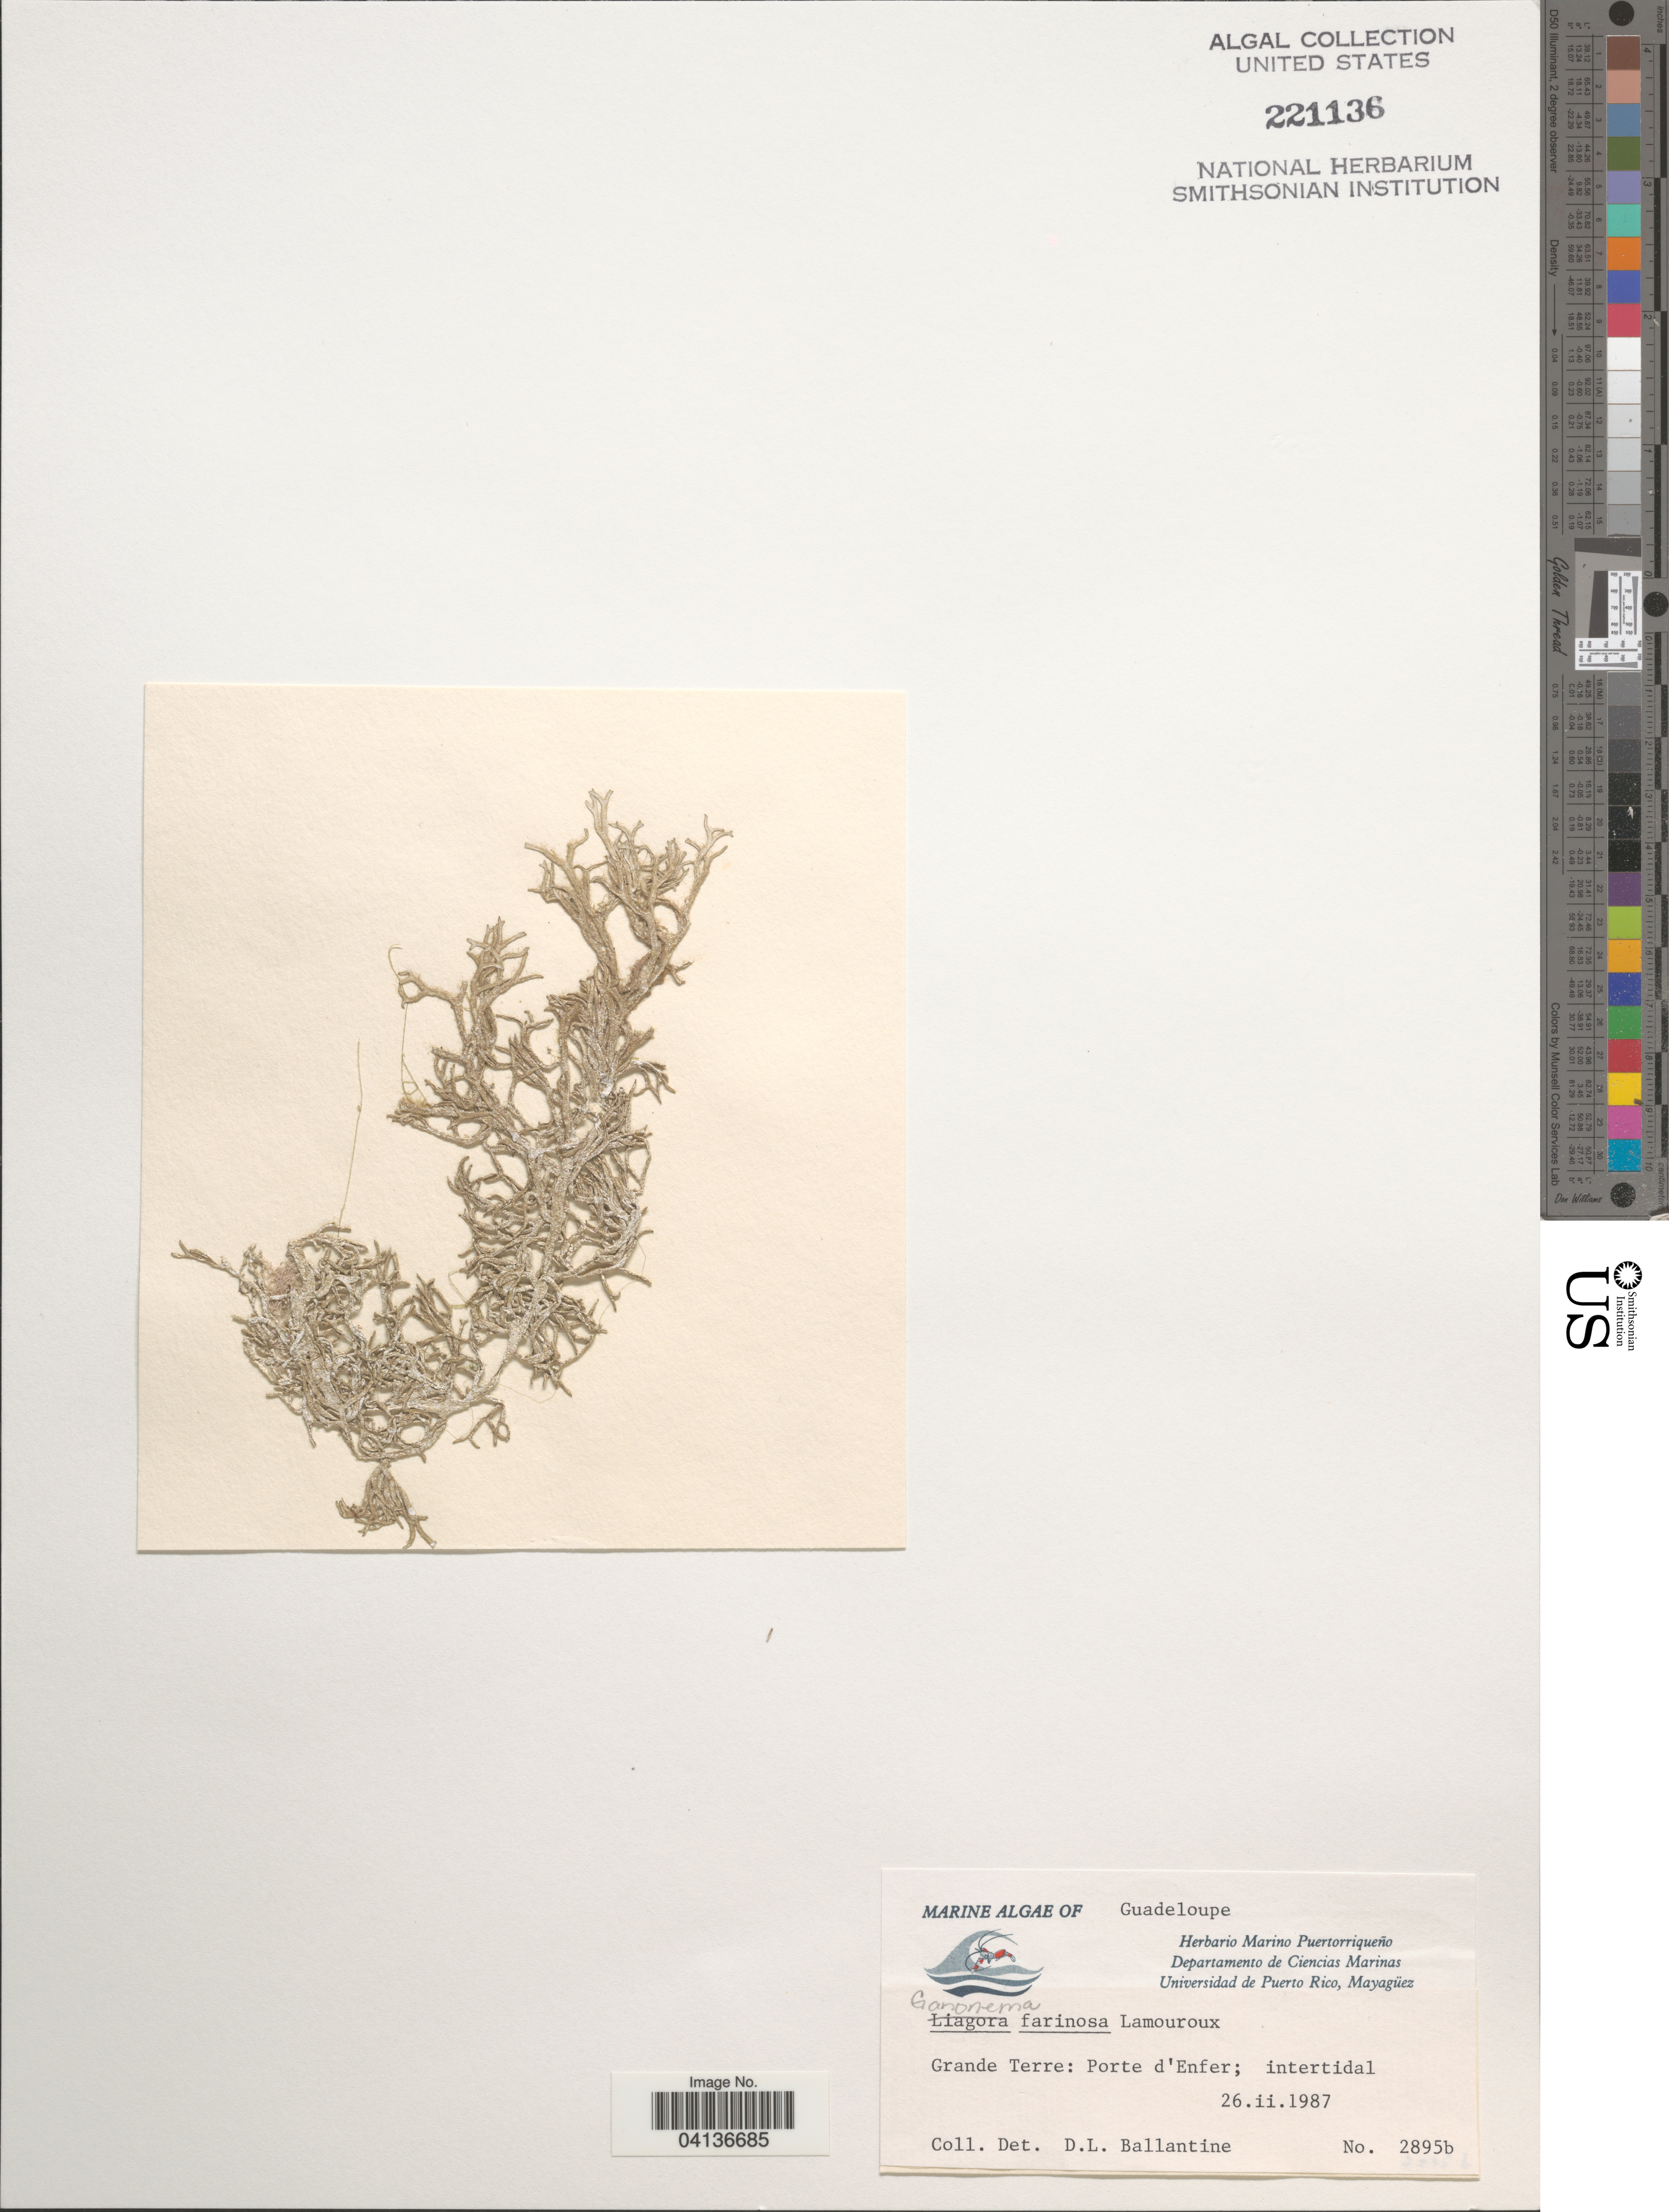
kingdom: Plantae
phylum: Rhodophyta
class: Florideophyceae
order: Nemaliales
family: Liagoraceae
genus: Ganonema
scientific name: Ganonema farinosum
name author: (J.V.Lamouroux) K.C. Fan & Yung C. Wang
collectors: D.L. Ballantine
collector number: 2895b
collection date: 1987-02-26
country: Guadeloupe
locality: Grande Terre: Porte d' Enfer; intertidal.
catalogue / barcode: US 221136